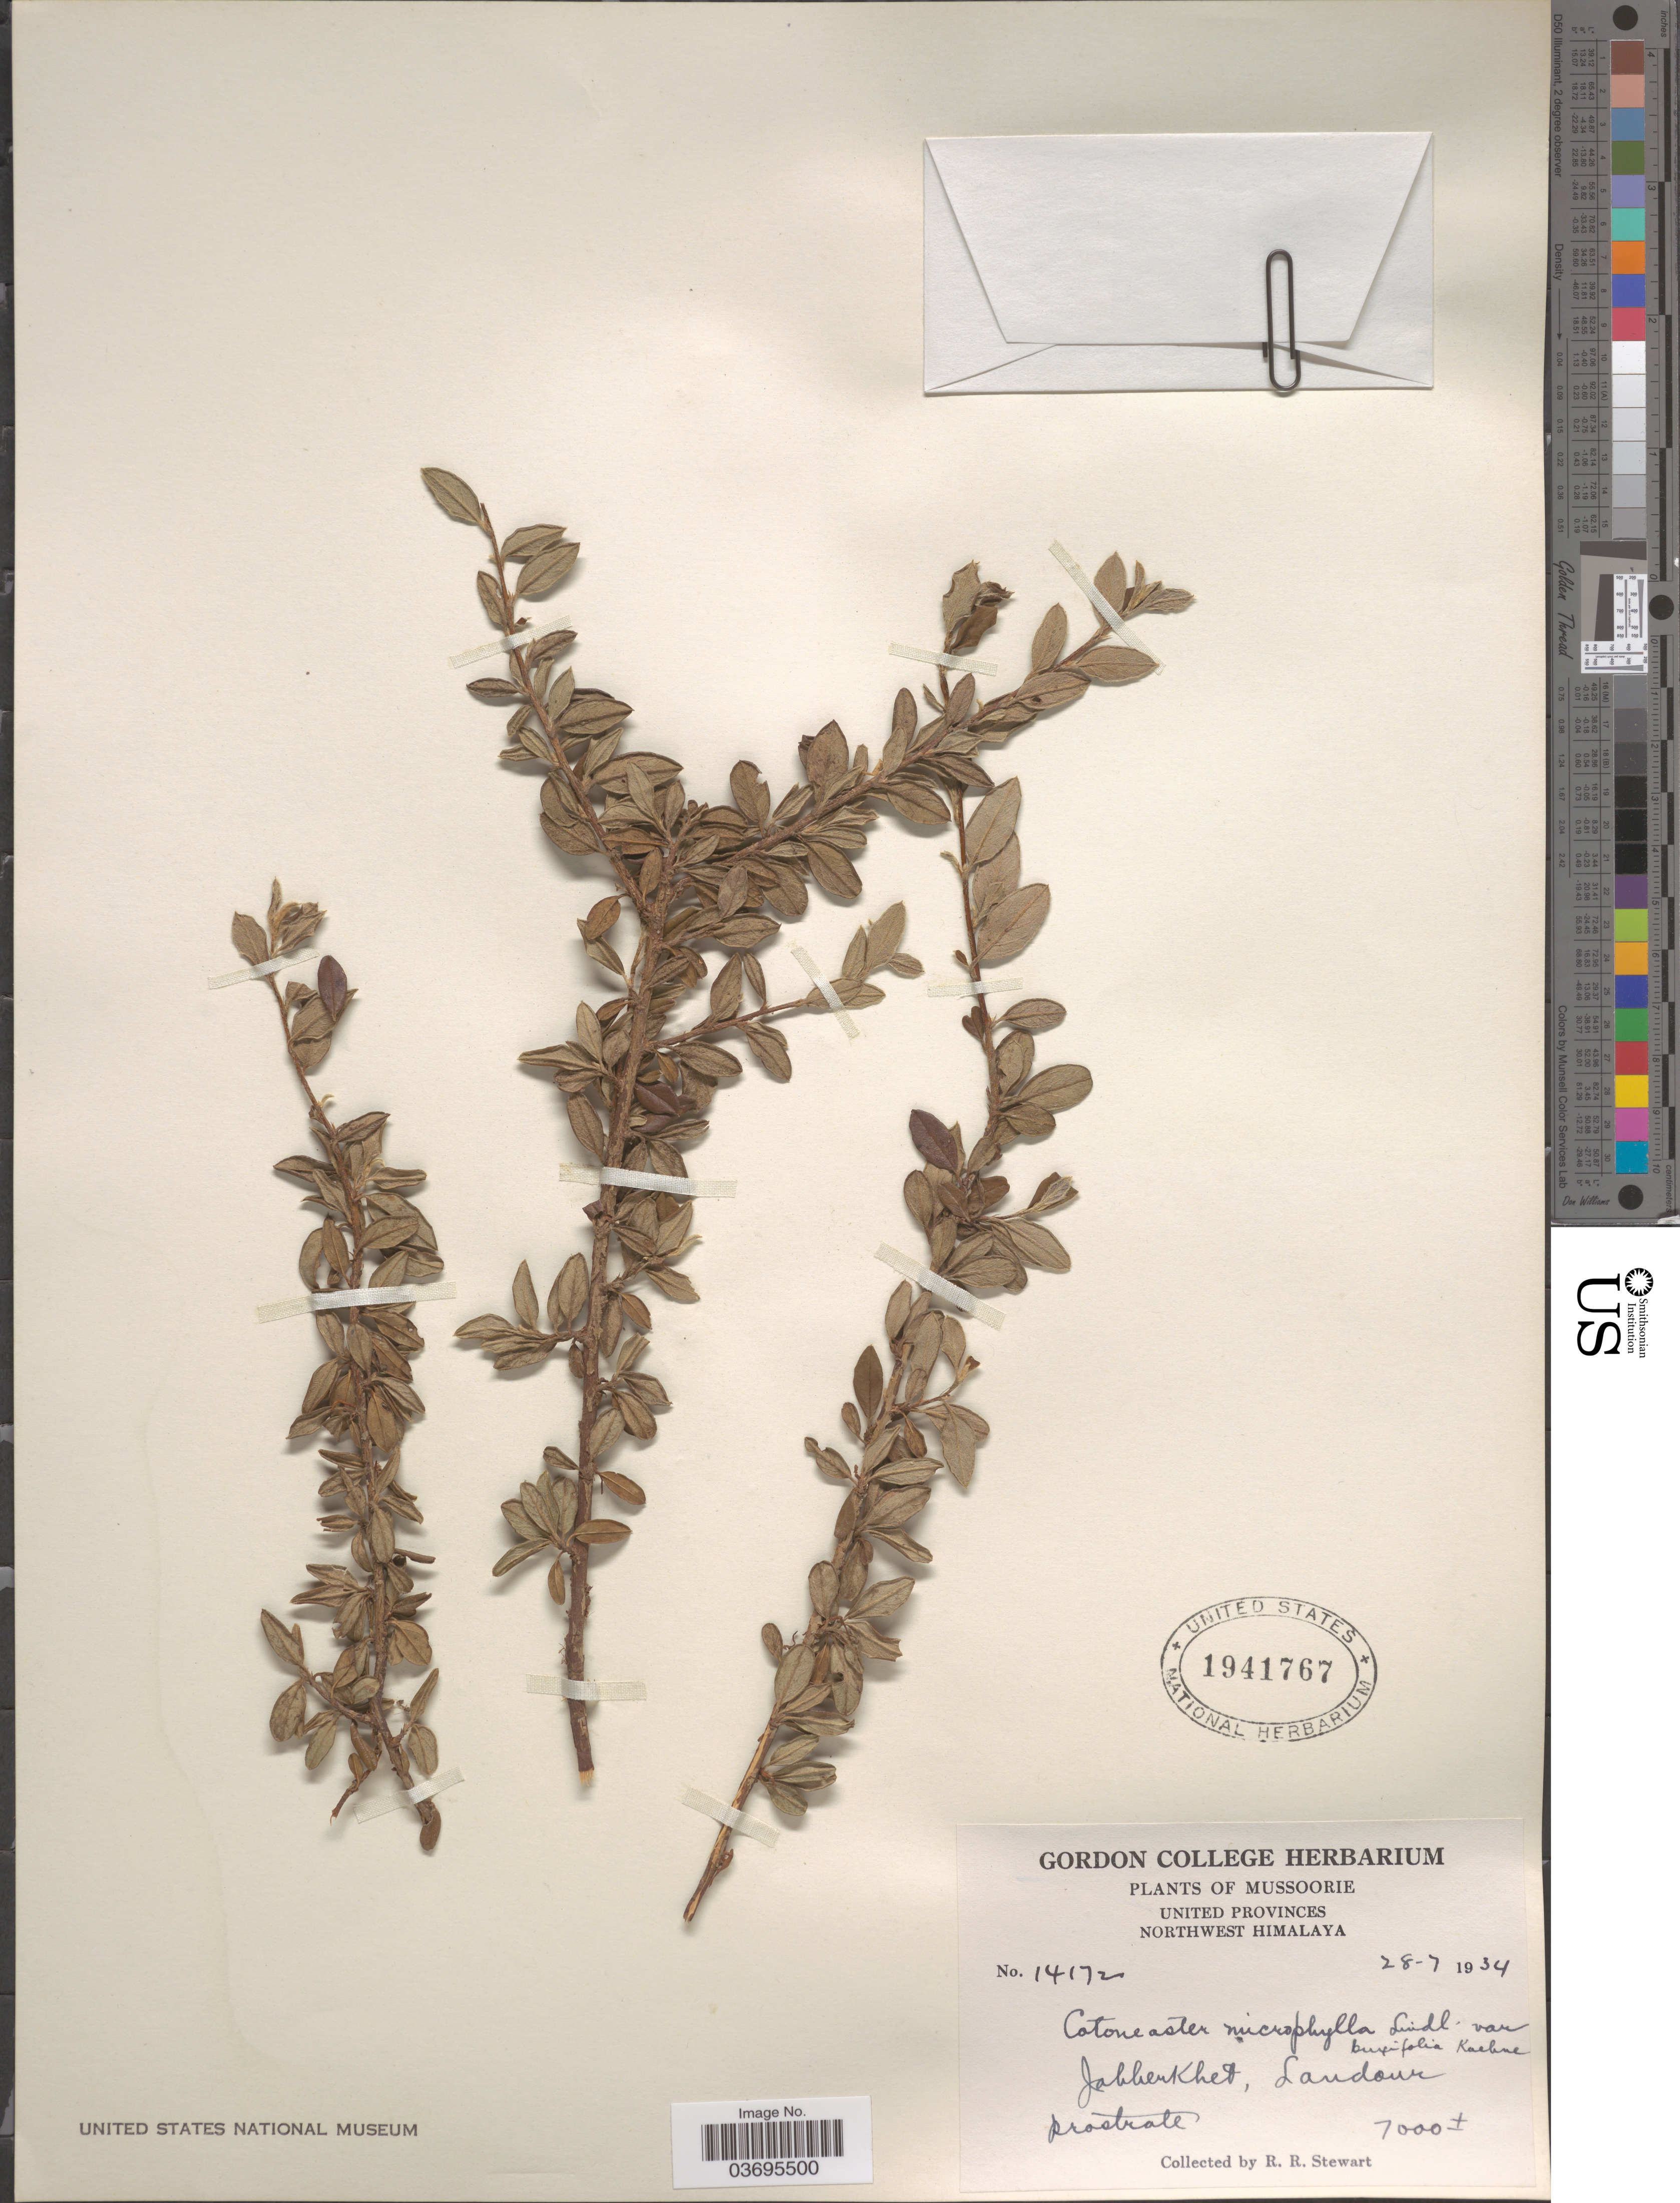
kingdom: Plantae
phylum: Tracheophyta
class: Magnoliopsida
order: Rosales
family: Rosaceae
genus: Cotoneaster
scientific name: Cotoneaster microphyllus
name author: Wall ex Lindl.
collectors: R. Stewart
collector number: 14172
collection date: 1934-07-28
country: India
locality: Mussoorie. United Provinces. Northwest Himalaya. Jabberkhet, Landour.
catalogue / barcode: US 1941767